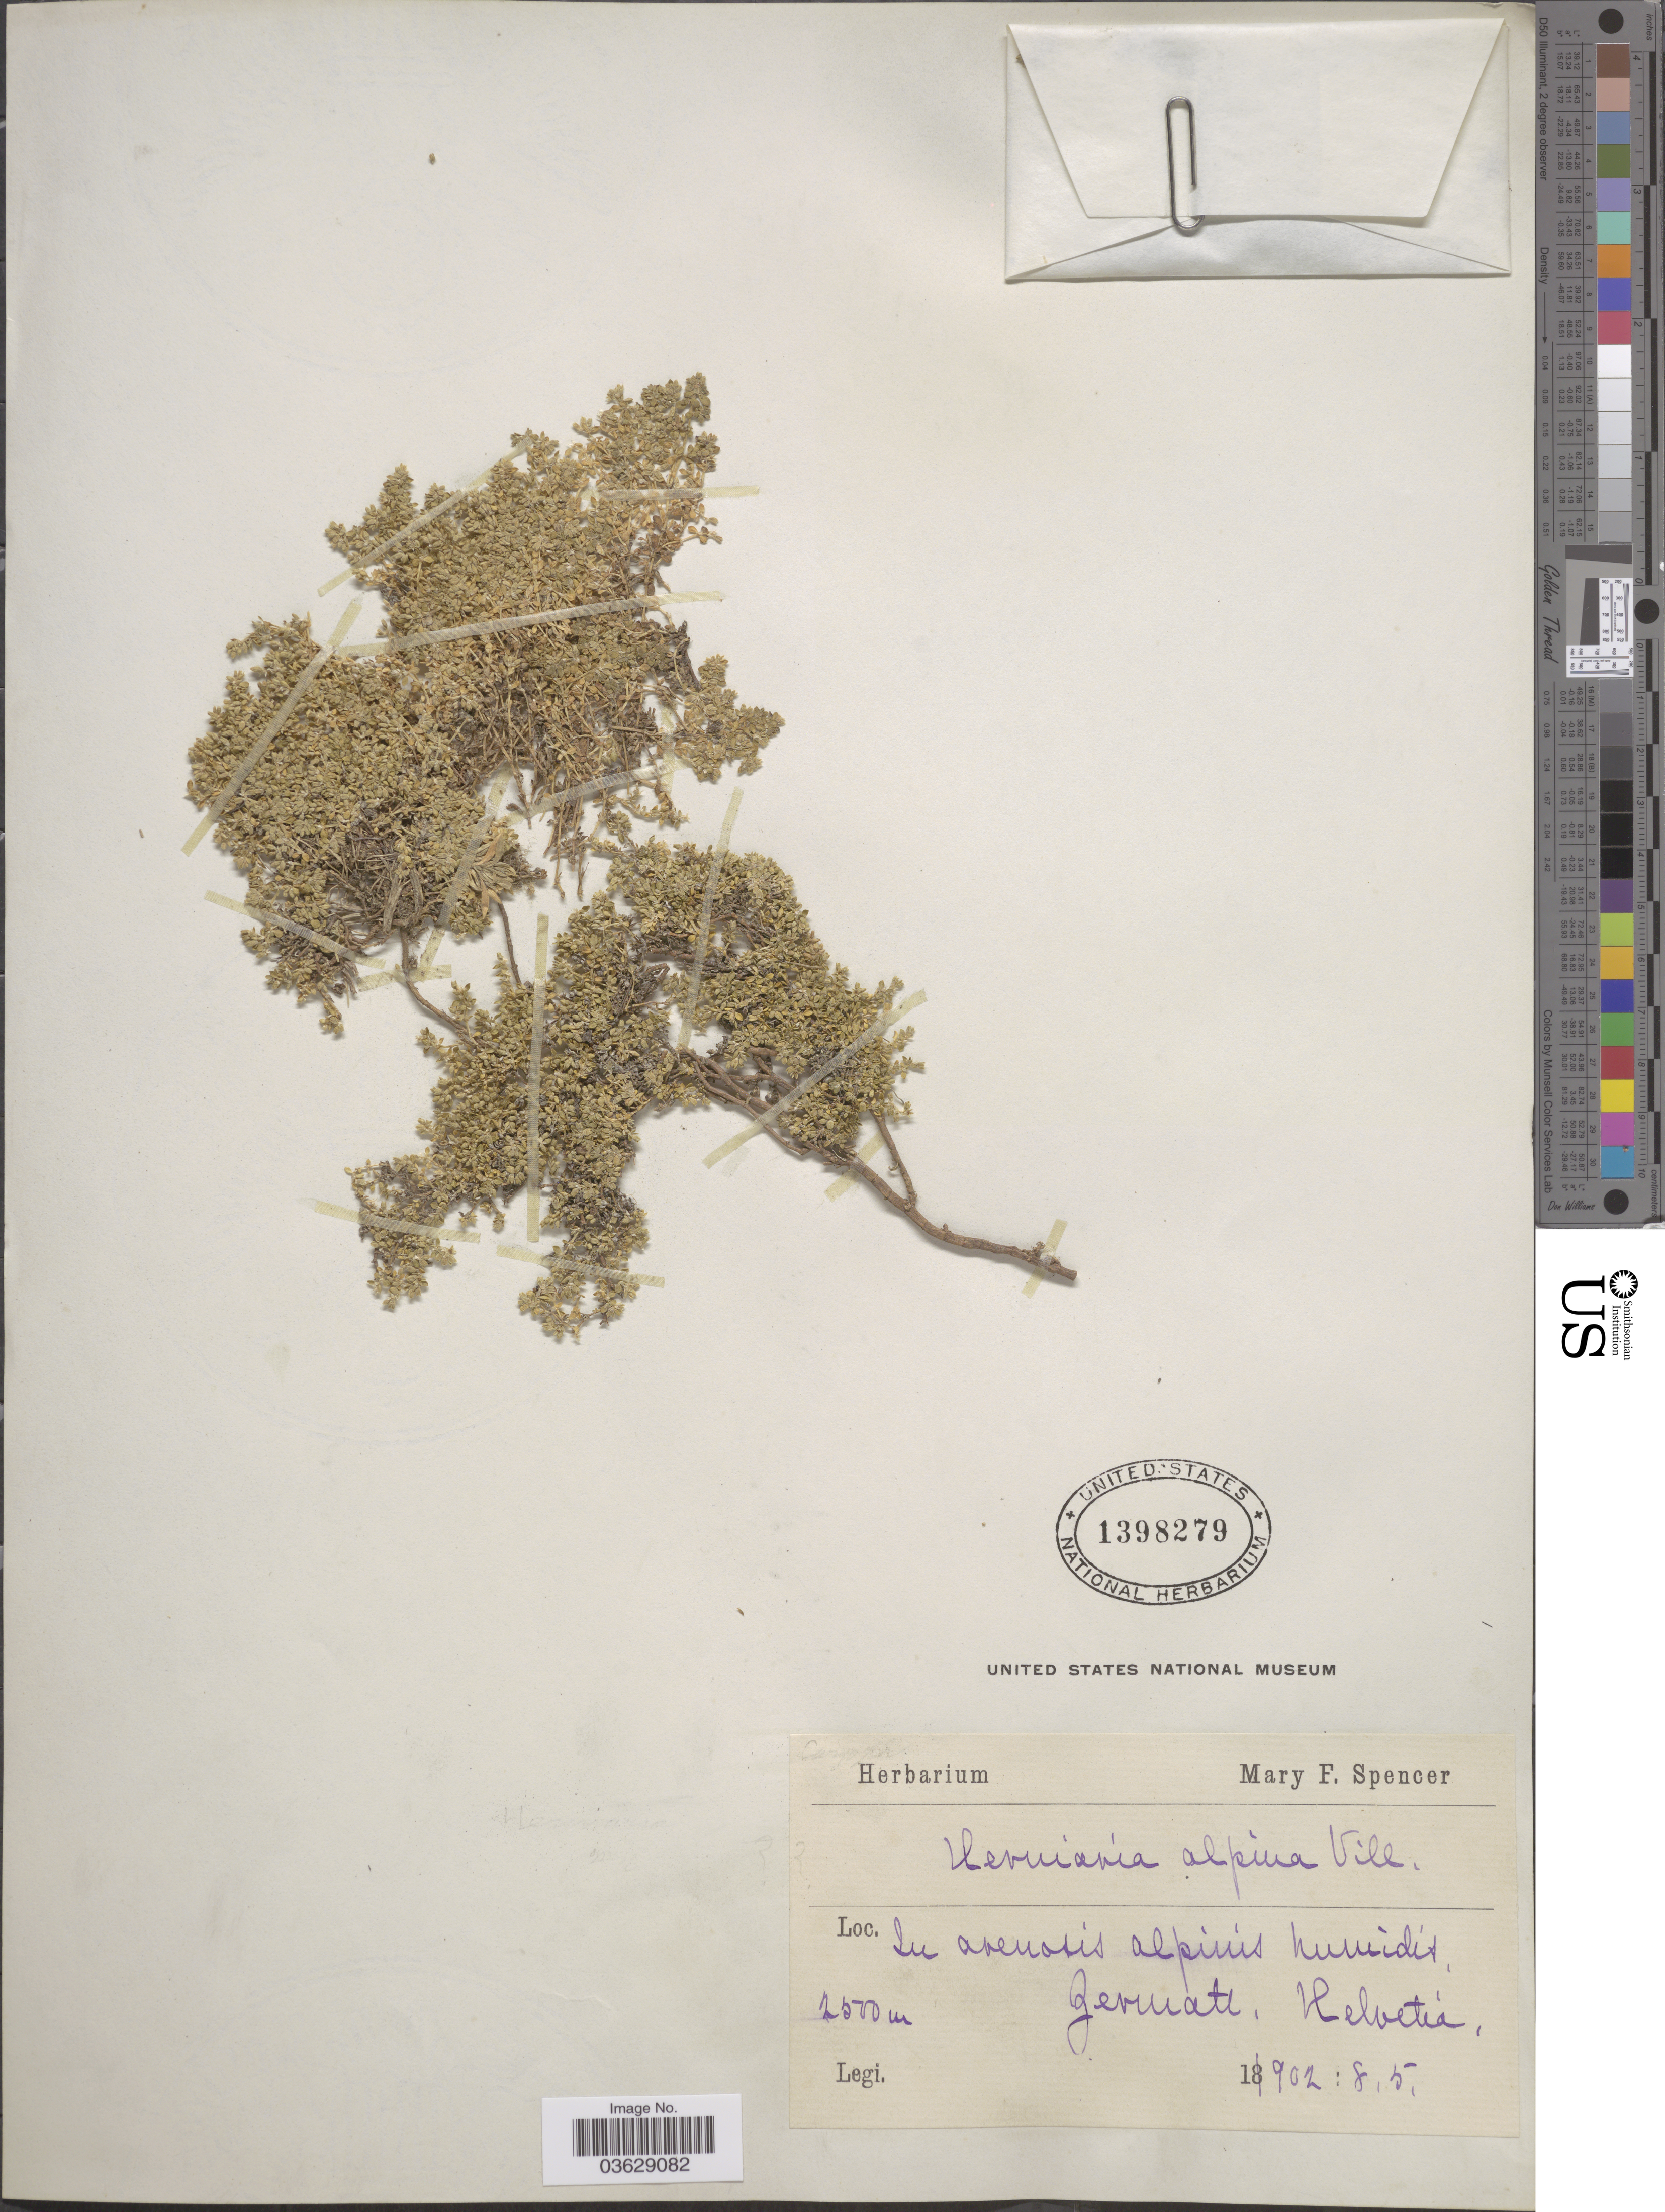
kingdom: Plantae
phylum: Tracheophyta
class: Magnoliopsida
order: Caryophyllales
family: Caryophyllaceae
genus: Herniaria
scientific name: Herniaria alpina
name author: Chaix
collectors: ex herb. Spencer, Mary Fiske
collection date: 1902-05-08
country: Switzerland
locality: In arenosis alpinis humidit, Zermatt, Helvetia.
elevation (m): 2500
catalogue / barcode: US 1398279